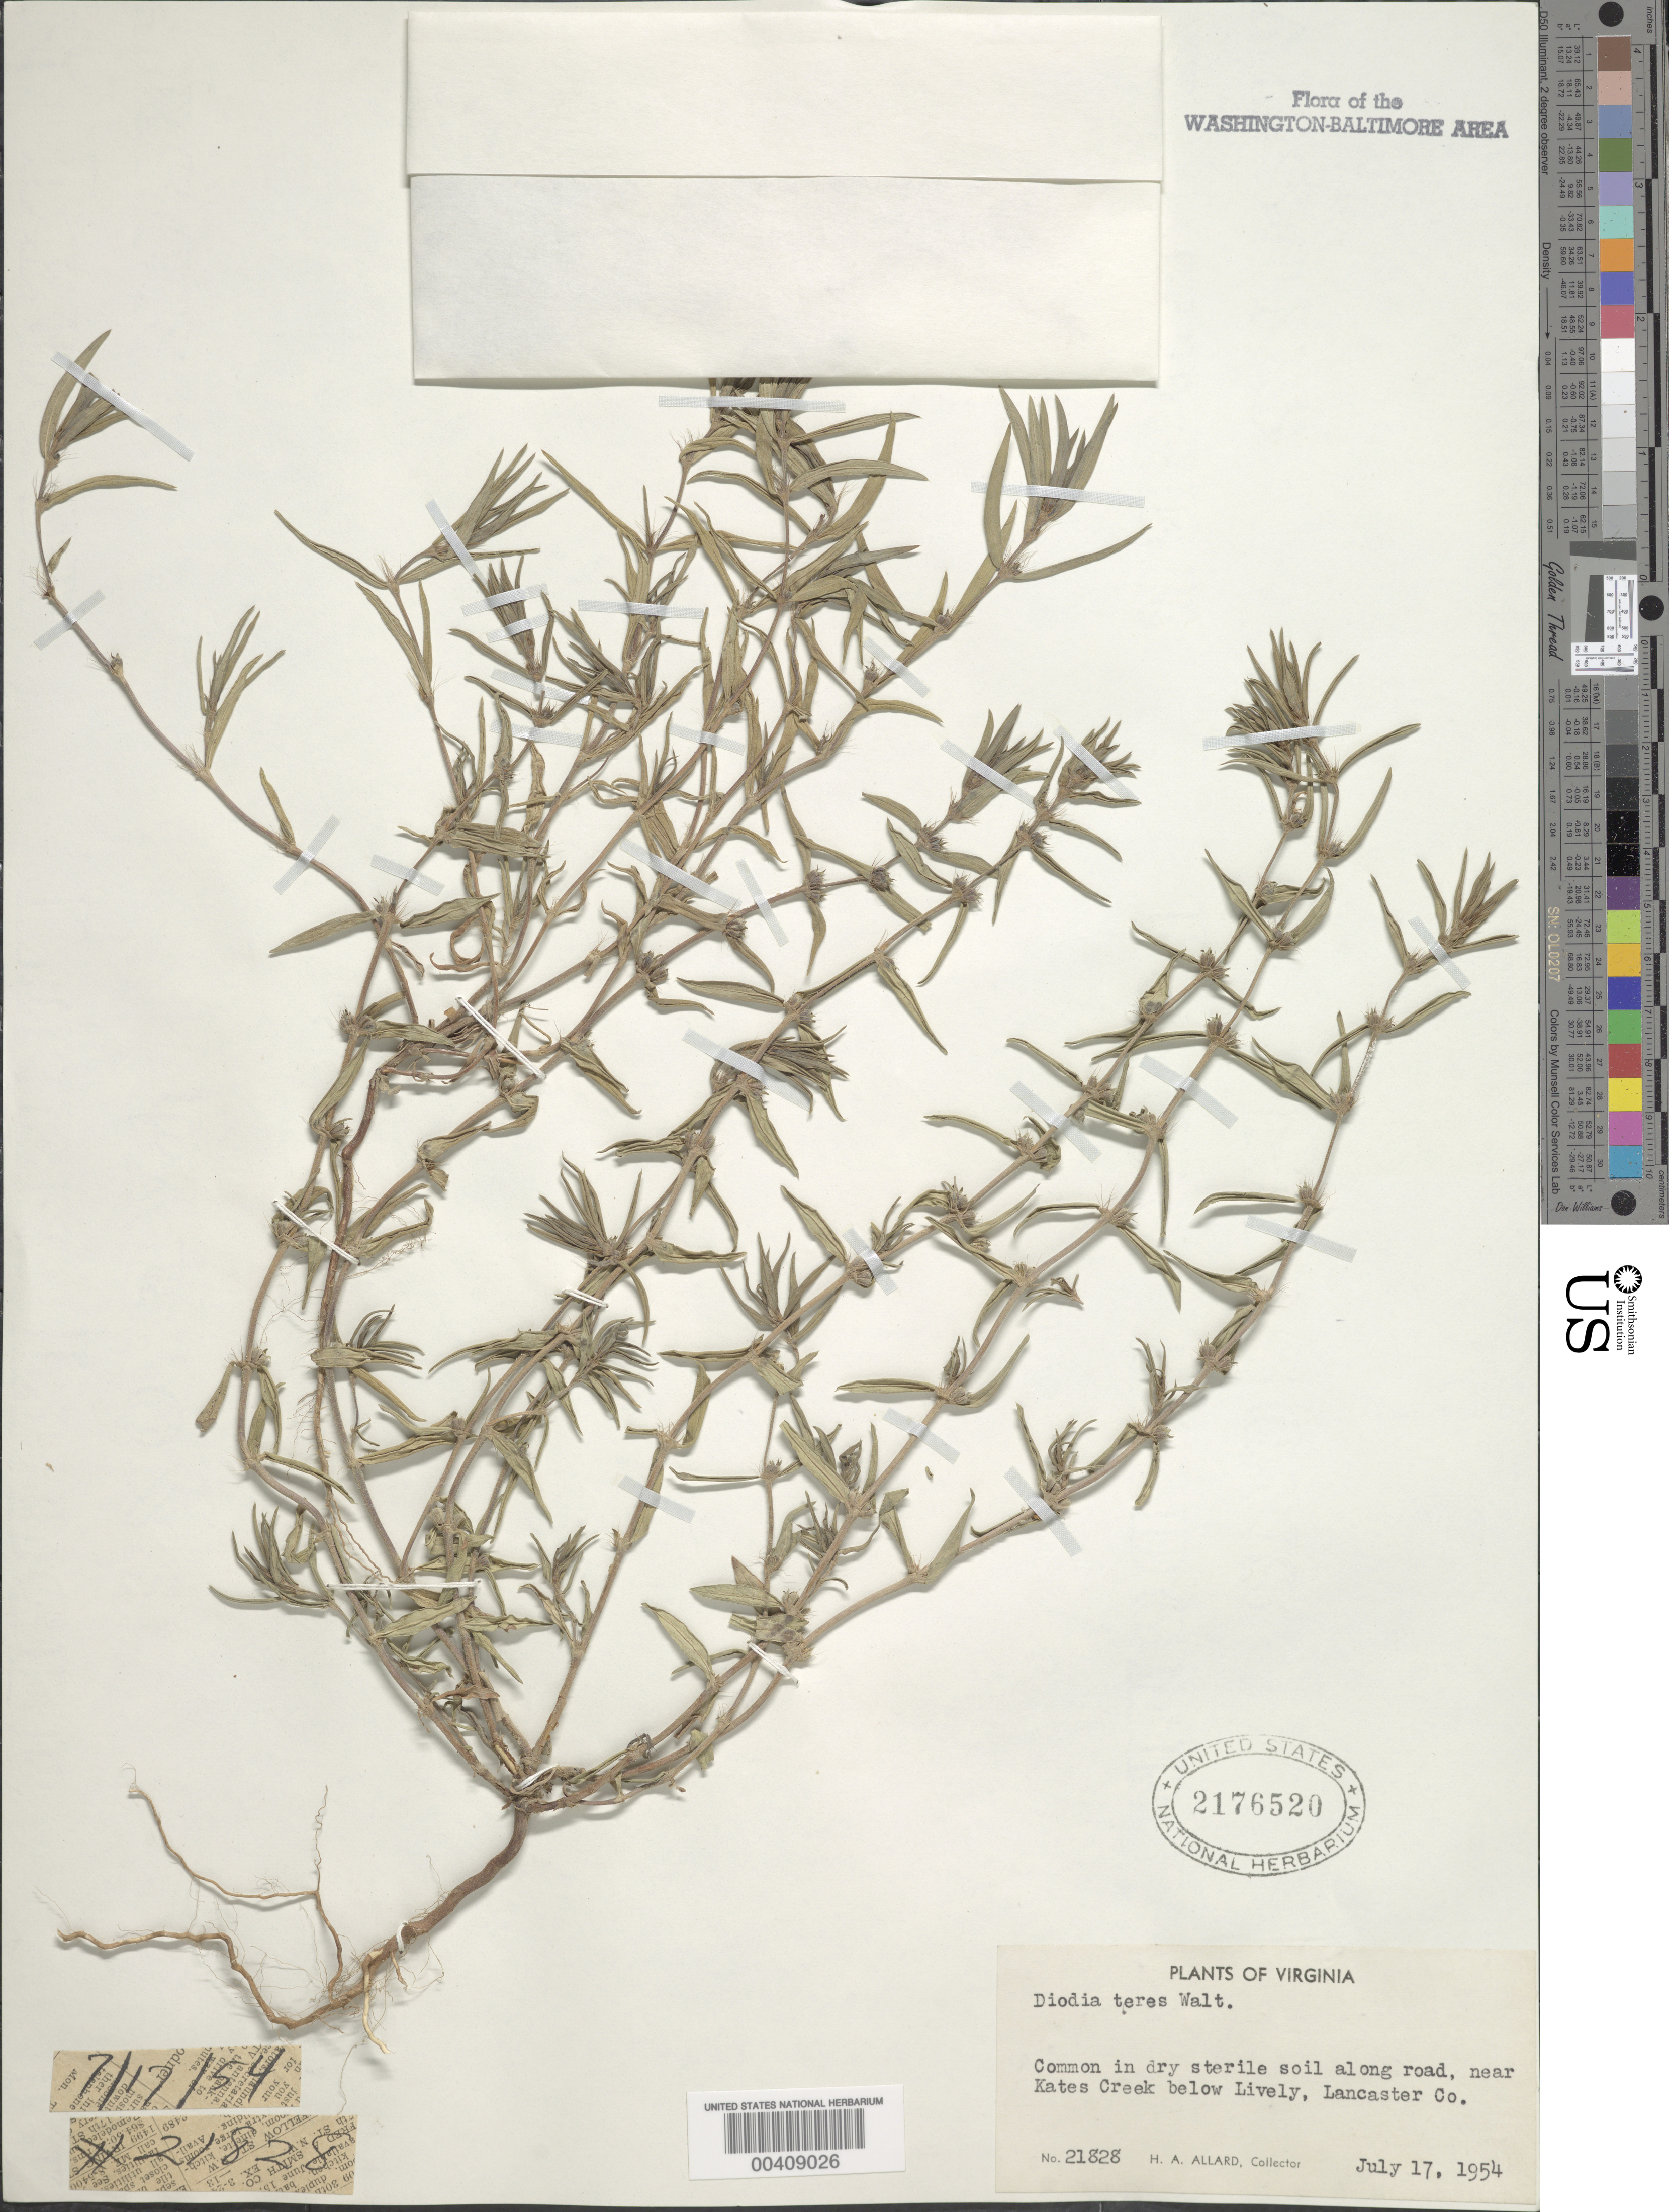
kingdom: Plantae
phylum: Tracheophyta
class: Magnoliopsida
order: Gentianales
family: Rubiaceae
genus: Diodia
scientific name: Diodia teres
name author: Walter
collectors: H. A. Allard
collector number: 21828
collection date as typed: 17 Jul 1954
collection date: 1954-07-17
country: United States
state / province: Virginia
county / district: Lancaster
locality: Kates Creek below Lively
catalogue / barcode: US 2176520